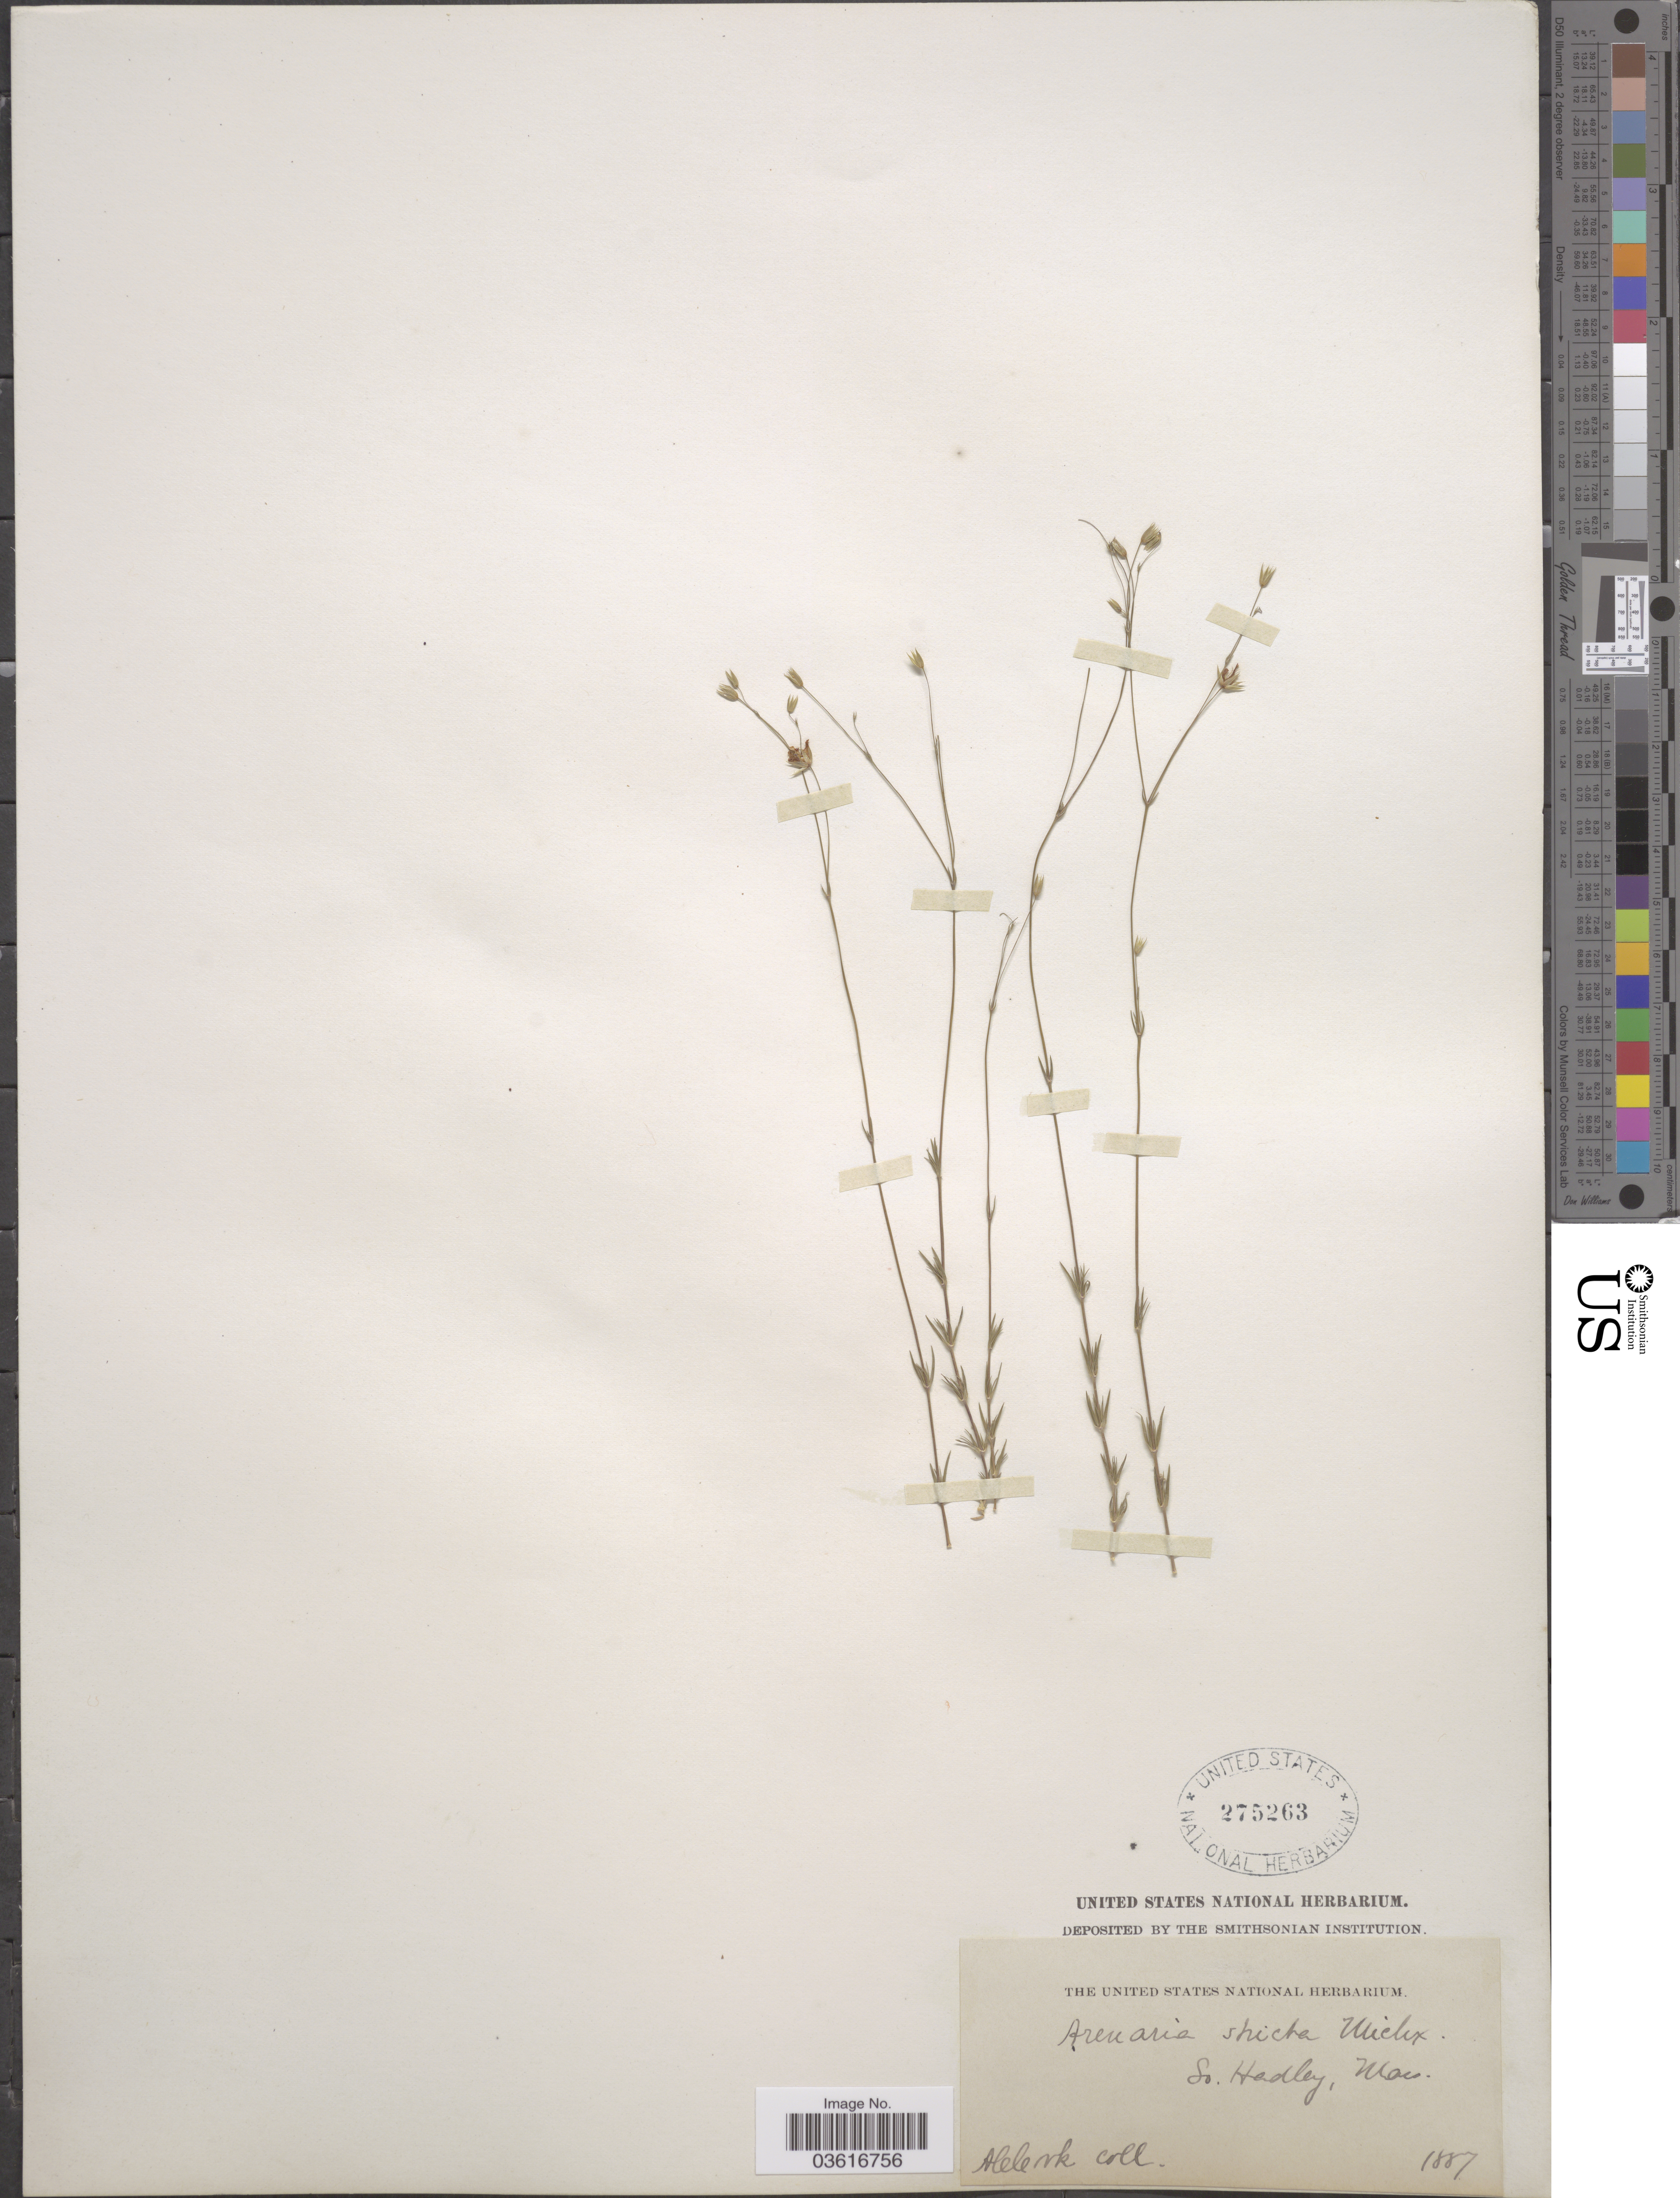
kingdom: Plantae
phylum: Tracheophyta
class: Magnoliopsida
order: Caryophyllales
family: Caryophyllaceae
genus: Minuartia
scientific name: Minuartia stricta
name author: (Sw.) Hiern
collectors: A. Cook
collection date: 1887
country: United States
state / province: Massachusetts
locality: So. Hadley.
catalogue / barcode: US 275263